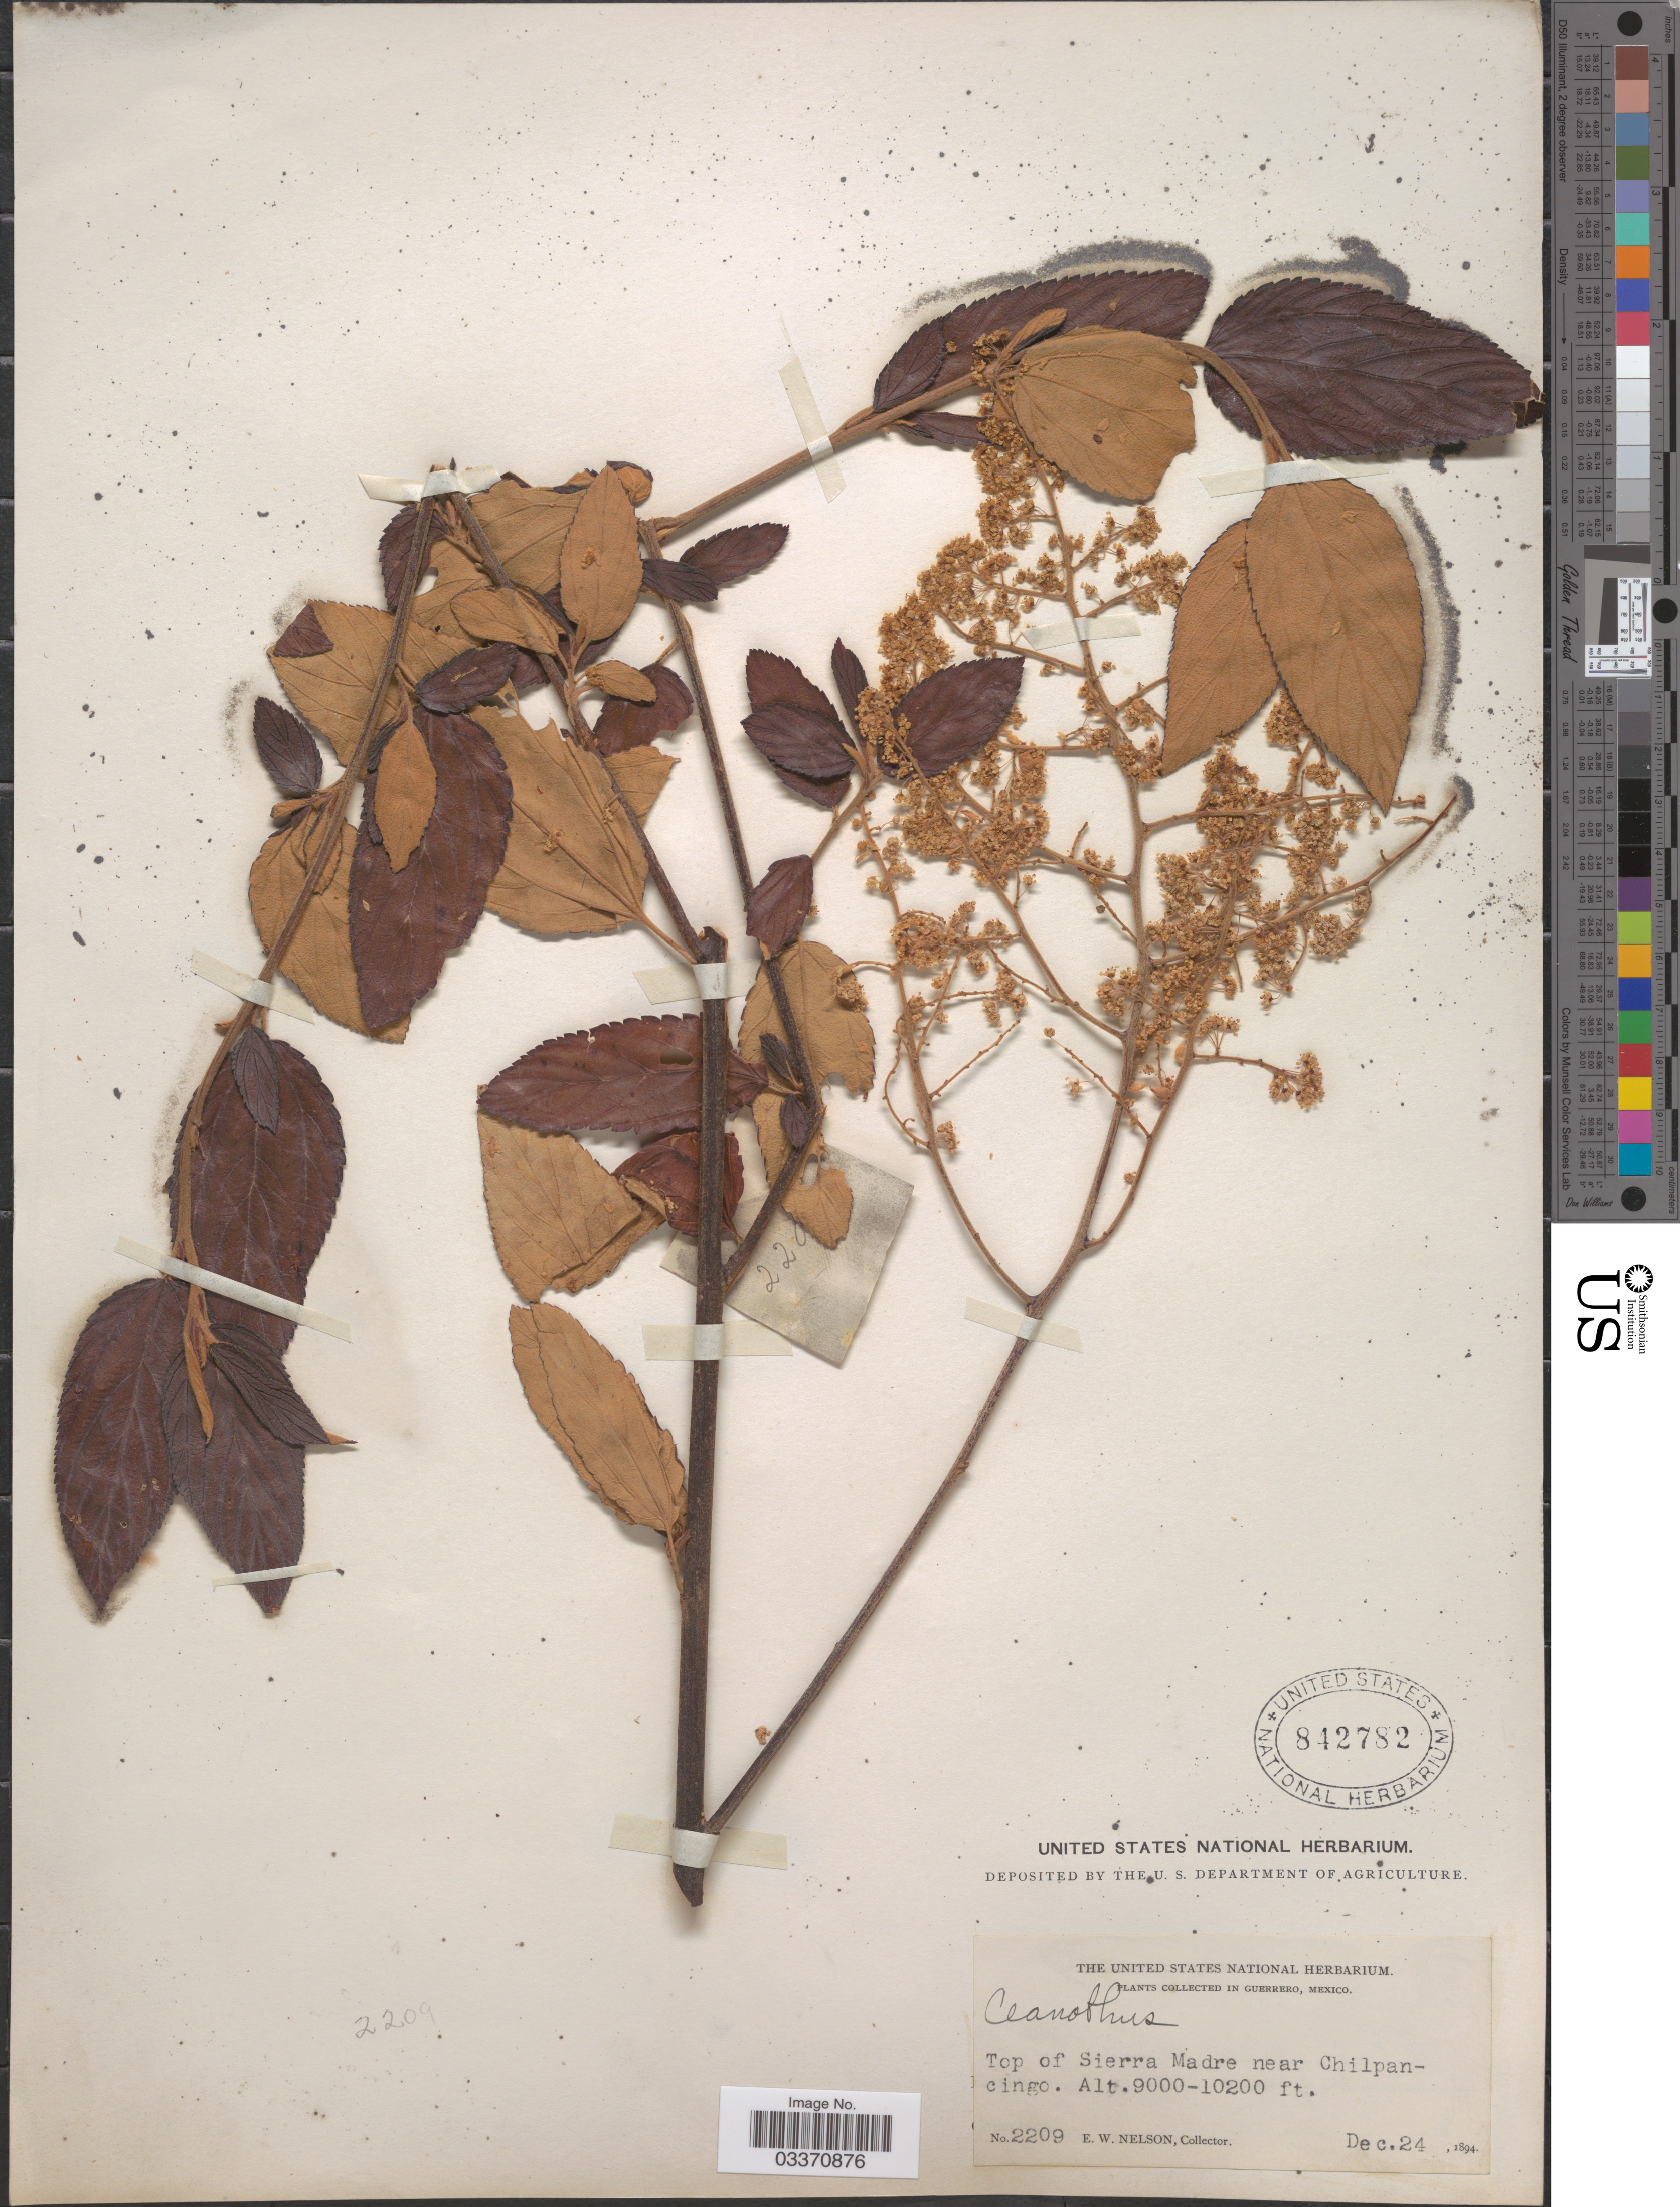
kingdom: Plantae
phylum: Tracheophyta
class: Magnoliopsida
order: Rosales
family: Rhamnaceae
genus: Ceanothus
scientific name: Ceanothus caeruleus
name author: Lag.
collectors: E. W. Nelson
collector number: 2209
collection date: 1894-12-24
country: Mexico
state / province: Guerrero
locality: Top of Sierra Madre near Chilpancingo.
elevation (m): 2743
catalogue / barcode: US 842782